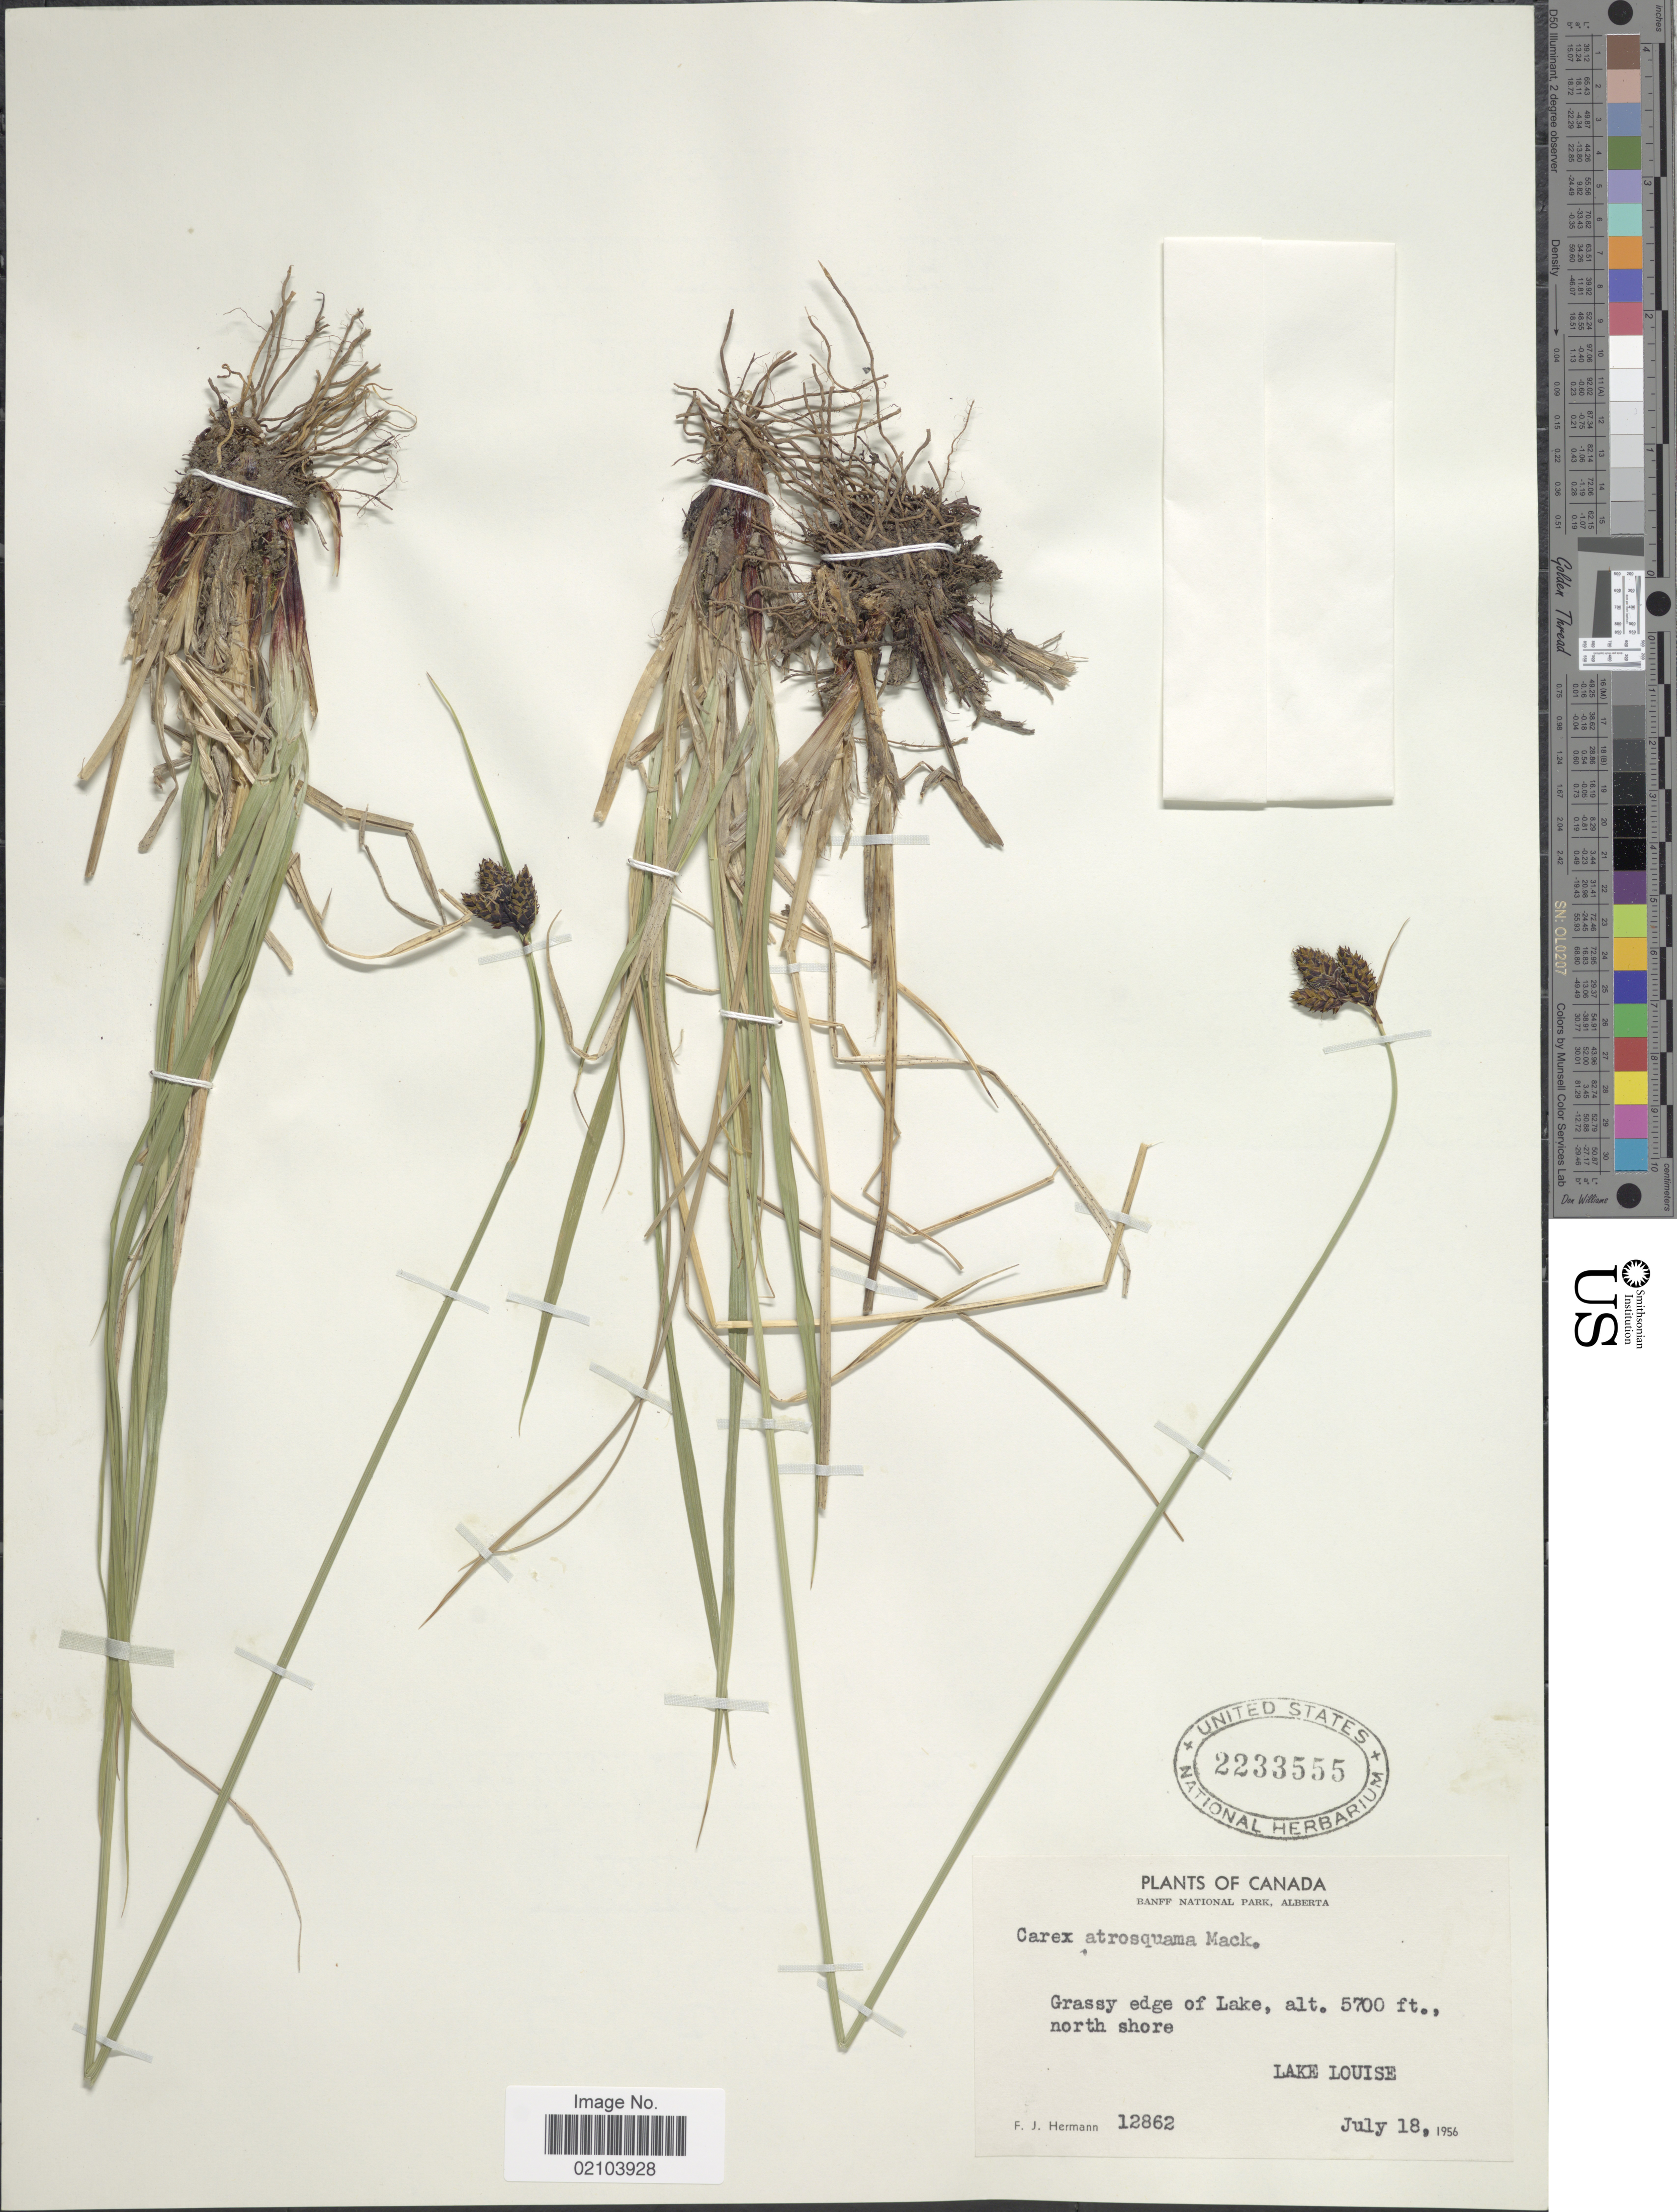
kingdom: Plantae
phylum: Tracheophyta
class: Liliopsida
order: Poales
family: Cyperaceae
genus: Carex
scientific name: Carex atrosquama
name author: Mack.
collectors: F. J. Hermann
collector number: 12862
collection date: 1956-07-18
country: Canada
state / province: Alberta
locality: Banff National Park. edge of Lake, north shore Lake Louise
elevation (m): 1737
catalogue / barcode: US 2233555